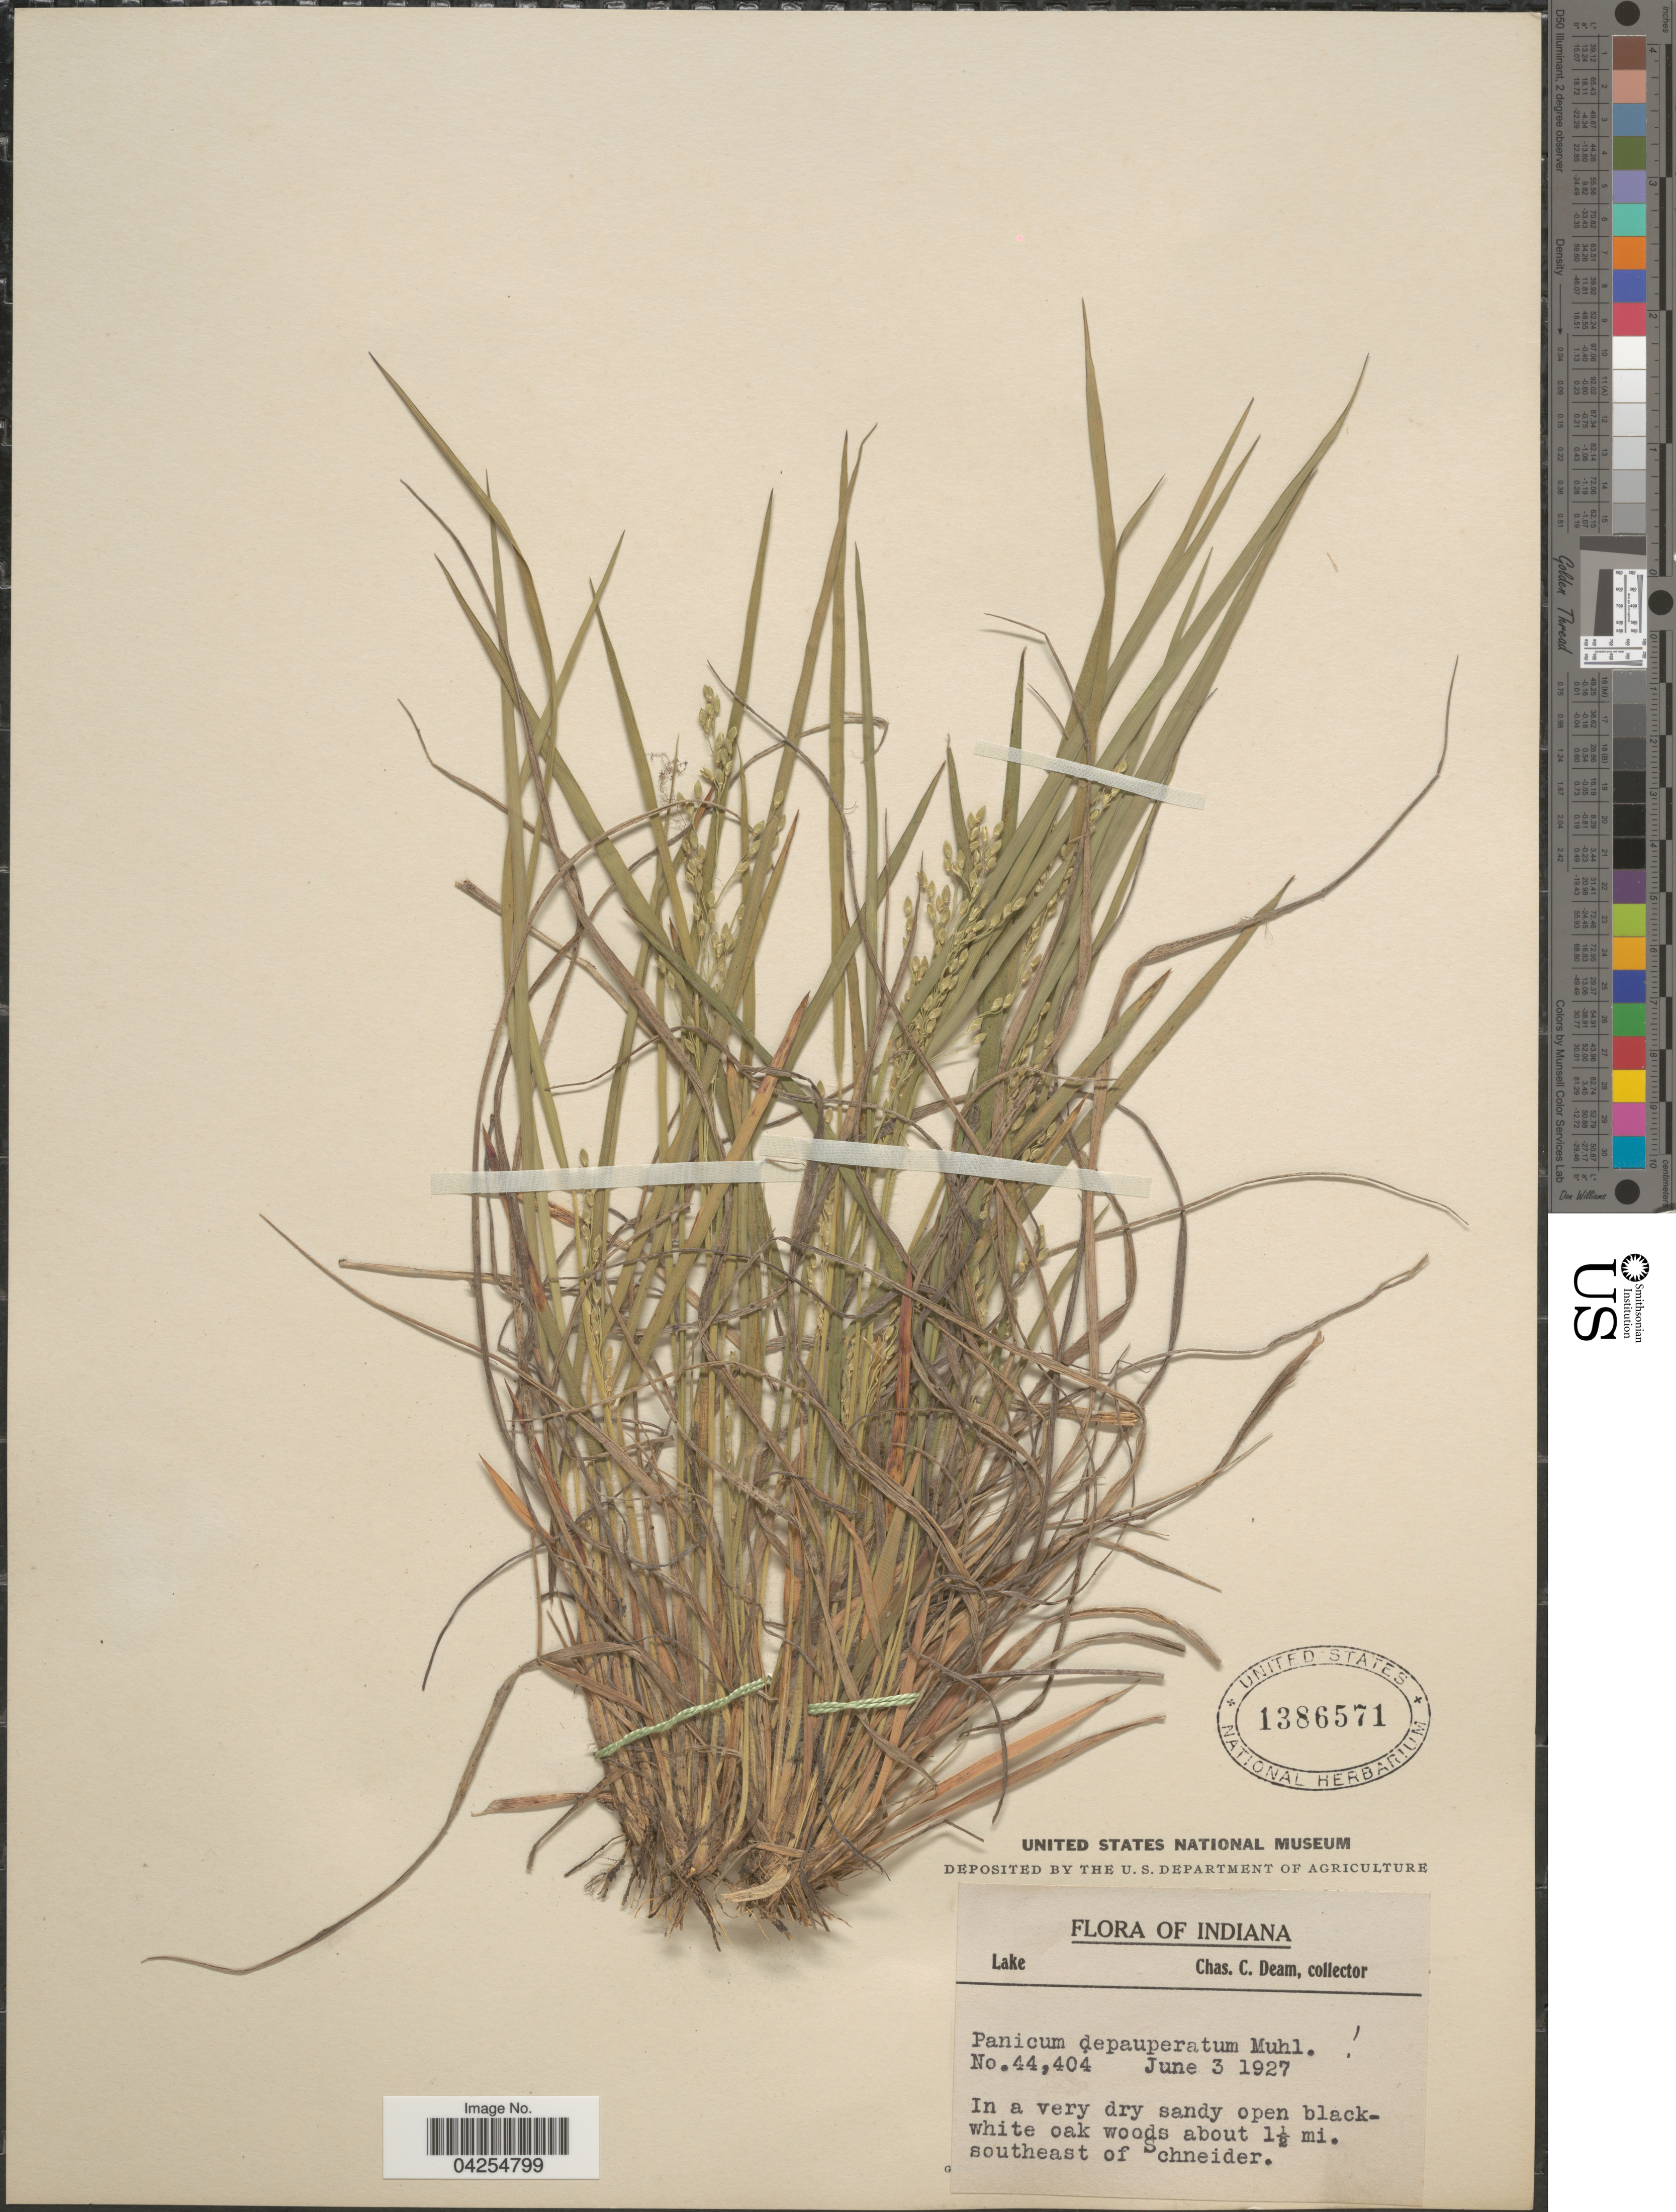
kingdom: Plantae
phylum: Tracheophyta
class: Liliopsida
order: Poales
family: Poaceae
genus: Dichanthelium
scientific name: Dichanthelium depauperatum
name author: (Muhl.) Gould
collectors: C. C. Deam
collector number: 44404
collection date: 1927-06-03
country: United States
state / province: Indiana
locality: Lake. About 1½ mi. southeast of Schneider.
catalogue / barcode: US 1386571